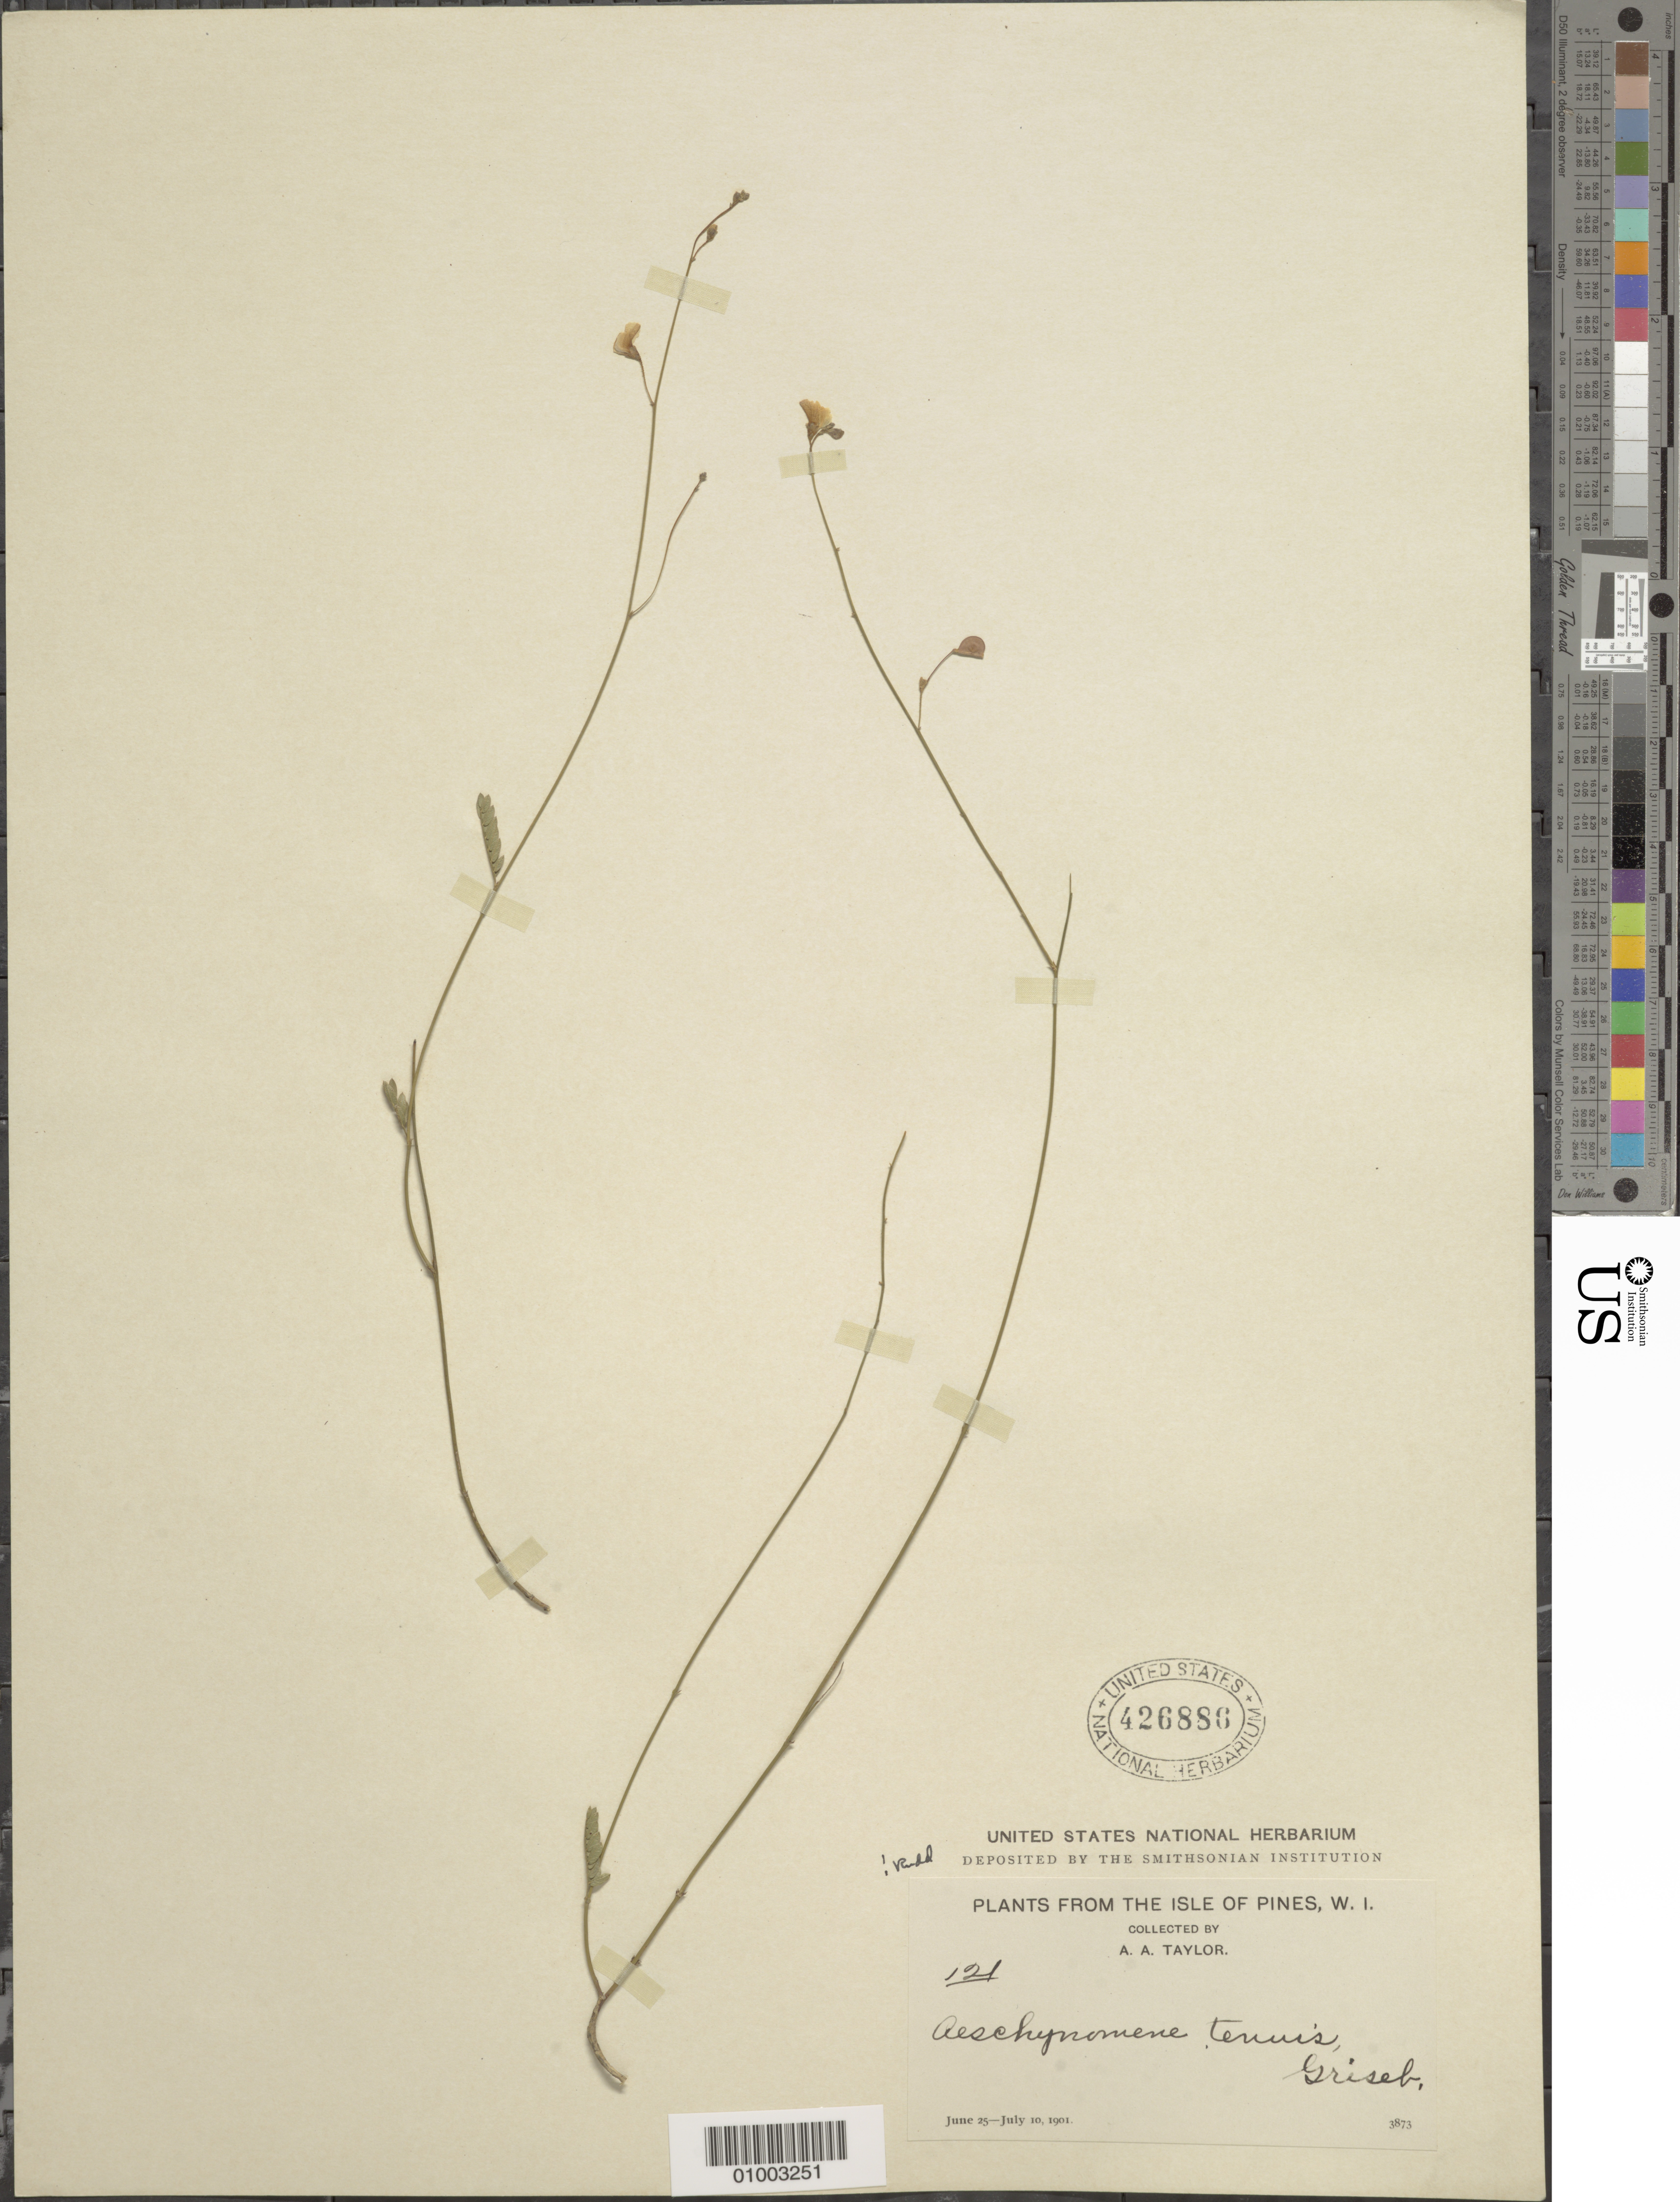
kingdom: Plantae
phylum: Tracheophyta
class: Magnoliopsida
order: Fabales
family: Fabaceae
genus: Aeschynomene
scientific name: Aeschynomene tenuis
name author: Griseb.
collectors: A. A. Taylor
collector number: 3873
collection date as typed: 25 Jun 1901 to 10 Jul 1901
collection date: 1901-06-25/1901-07-10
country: Cuba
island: Isla de la Juventud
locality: Isle of Pines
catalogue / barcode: US 426880